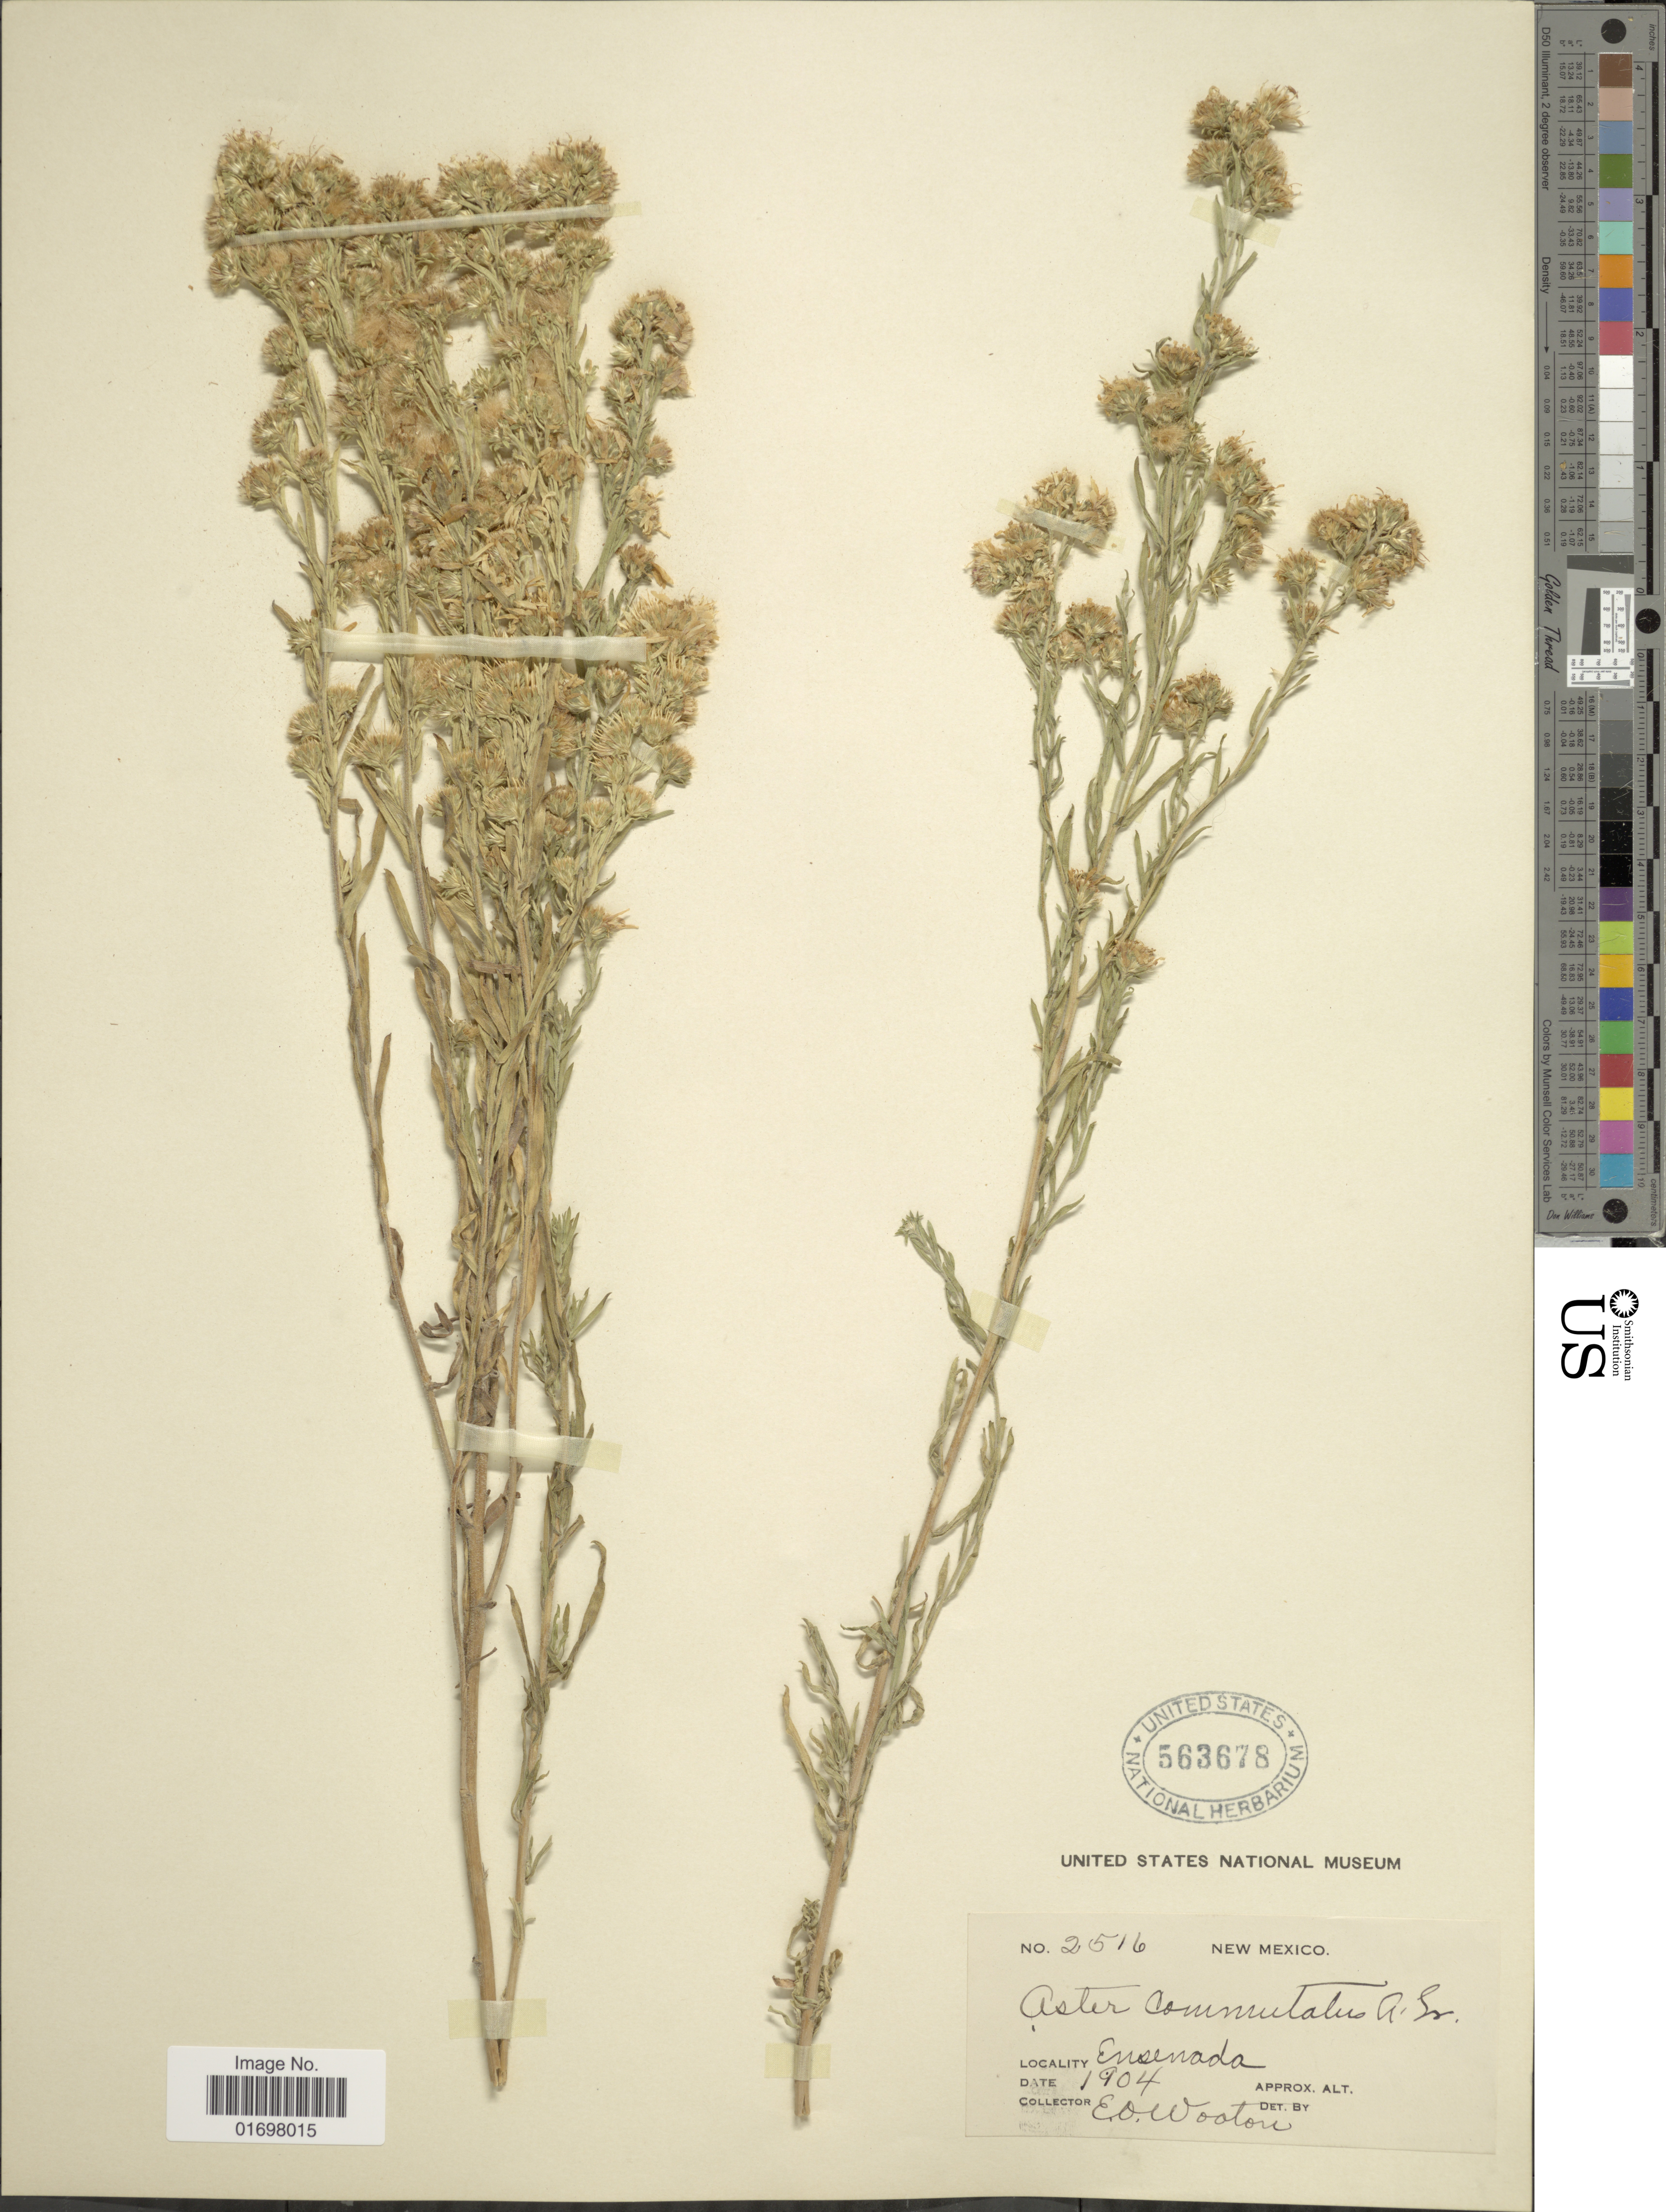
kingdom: Plantae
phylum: Tracheophyta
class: Magnoliopsida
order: Asterales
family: Asteraceae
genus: Symphyotrichum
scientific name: Symphyotrichum falcatum var. commutatum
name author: (Torr. & A. Gray) G.L. Nesom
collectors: E. O. Wooton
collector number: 2516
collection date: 1904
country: United States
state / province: New Mexico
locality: Ensenada.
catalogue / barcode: US 563678